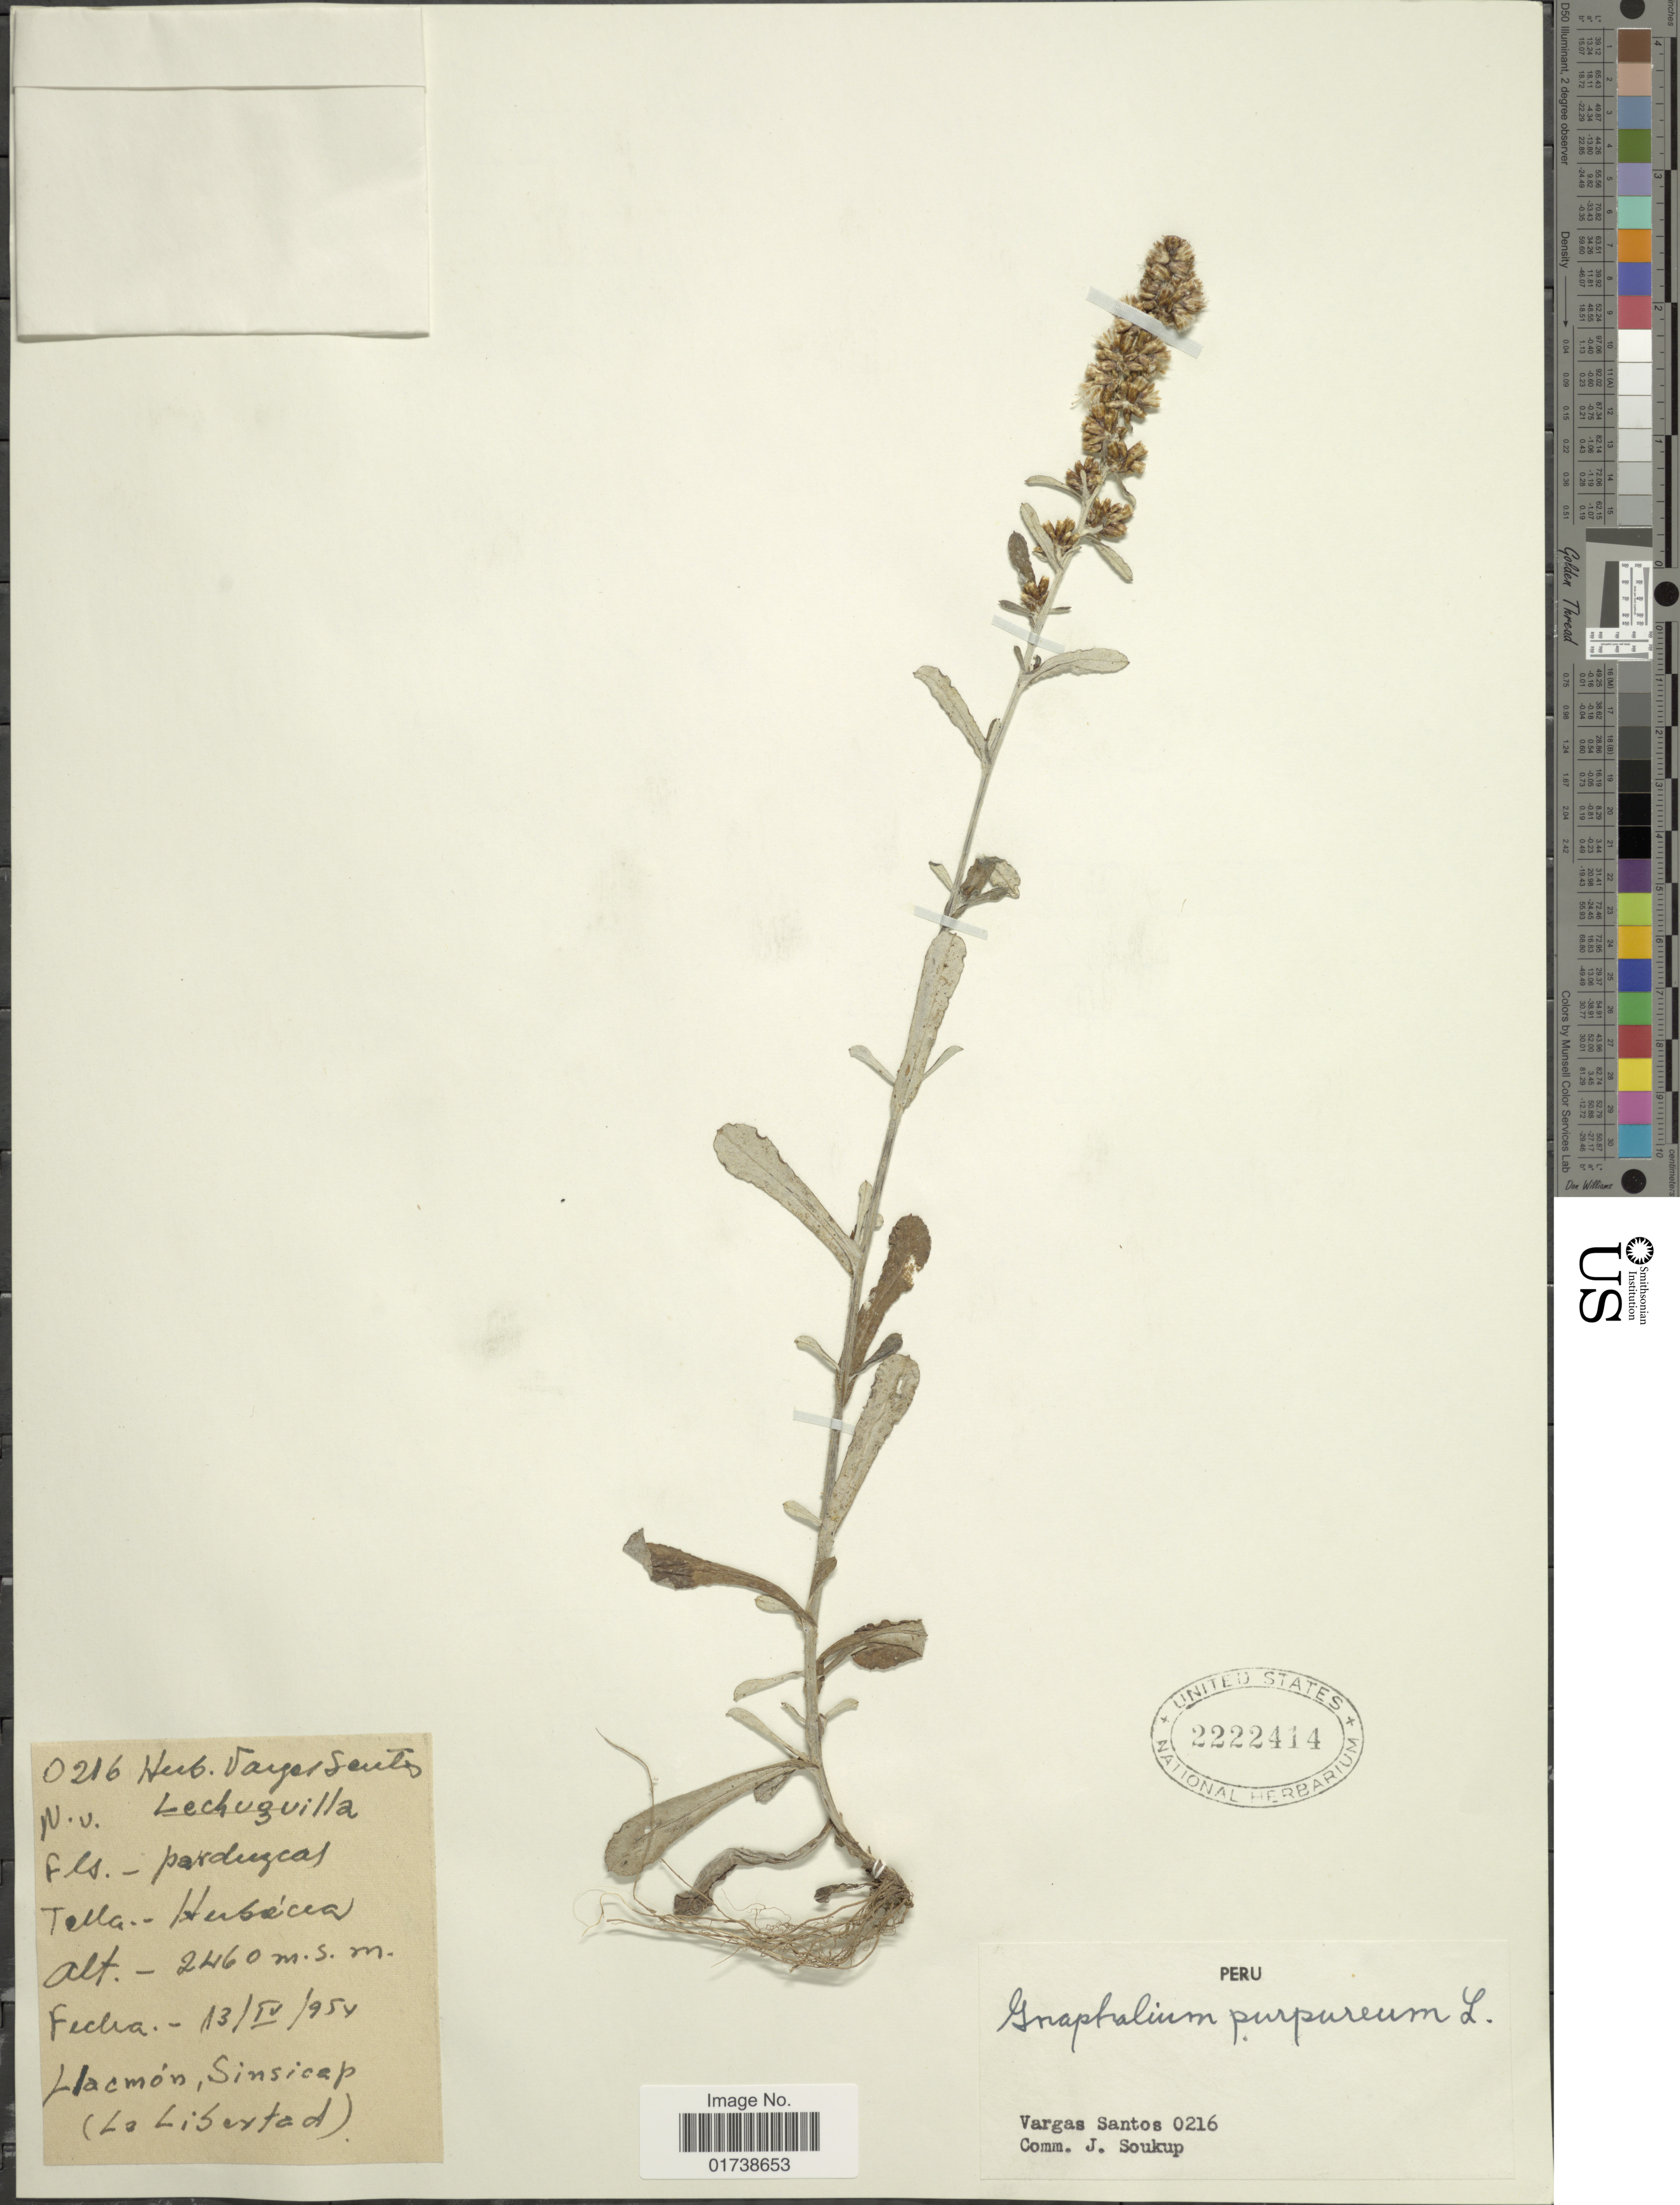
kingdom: Plantae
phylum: Tracheophyta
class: Magnoliopsida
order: Asterales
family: Asteraceae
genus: Gamochaeta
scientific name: Gamochaeta purpurea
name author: (L.) Cabrera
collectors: V. Santos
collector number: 0216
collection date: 1954-04-16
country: Peru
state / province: La Libertad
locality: Llacmon, Sinsicap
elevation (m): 2460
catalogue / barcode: US 2222414